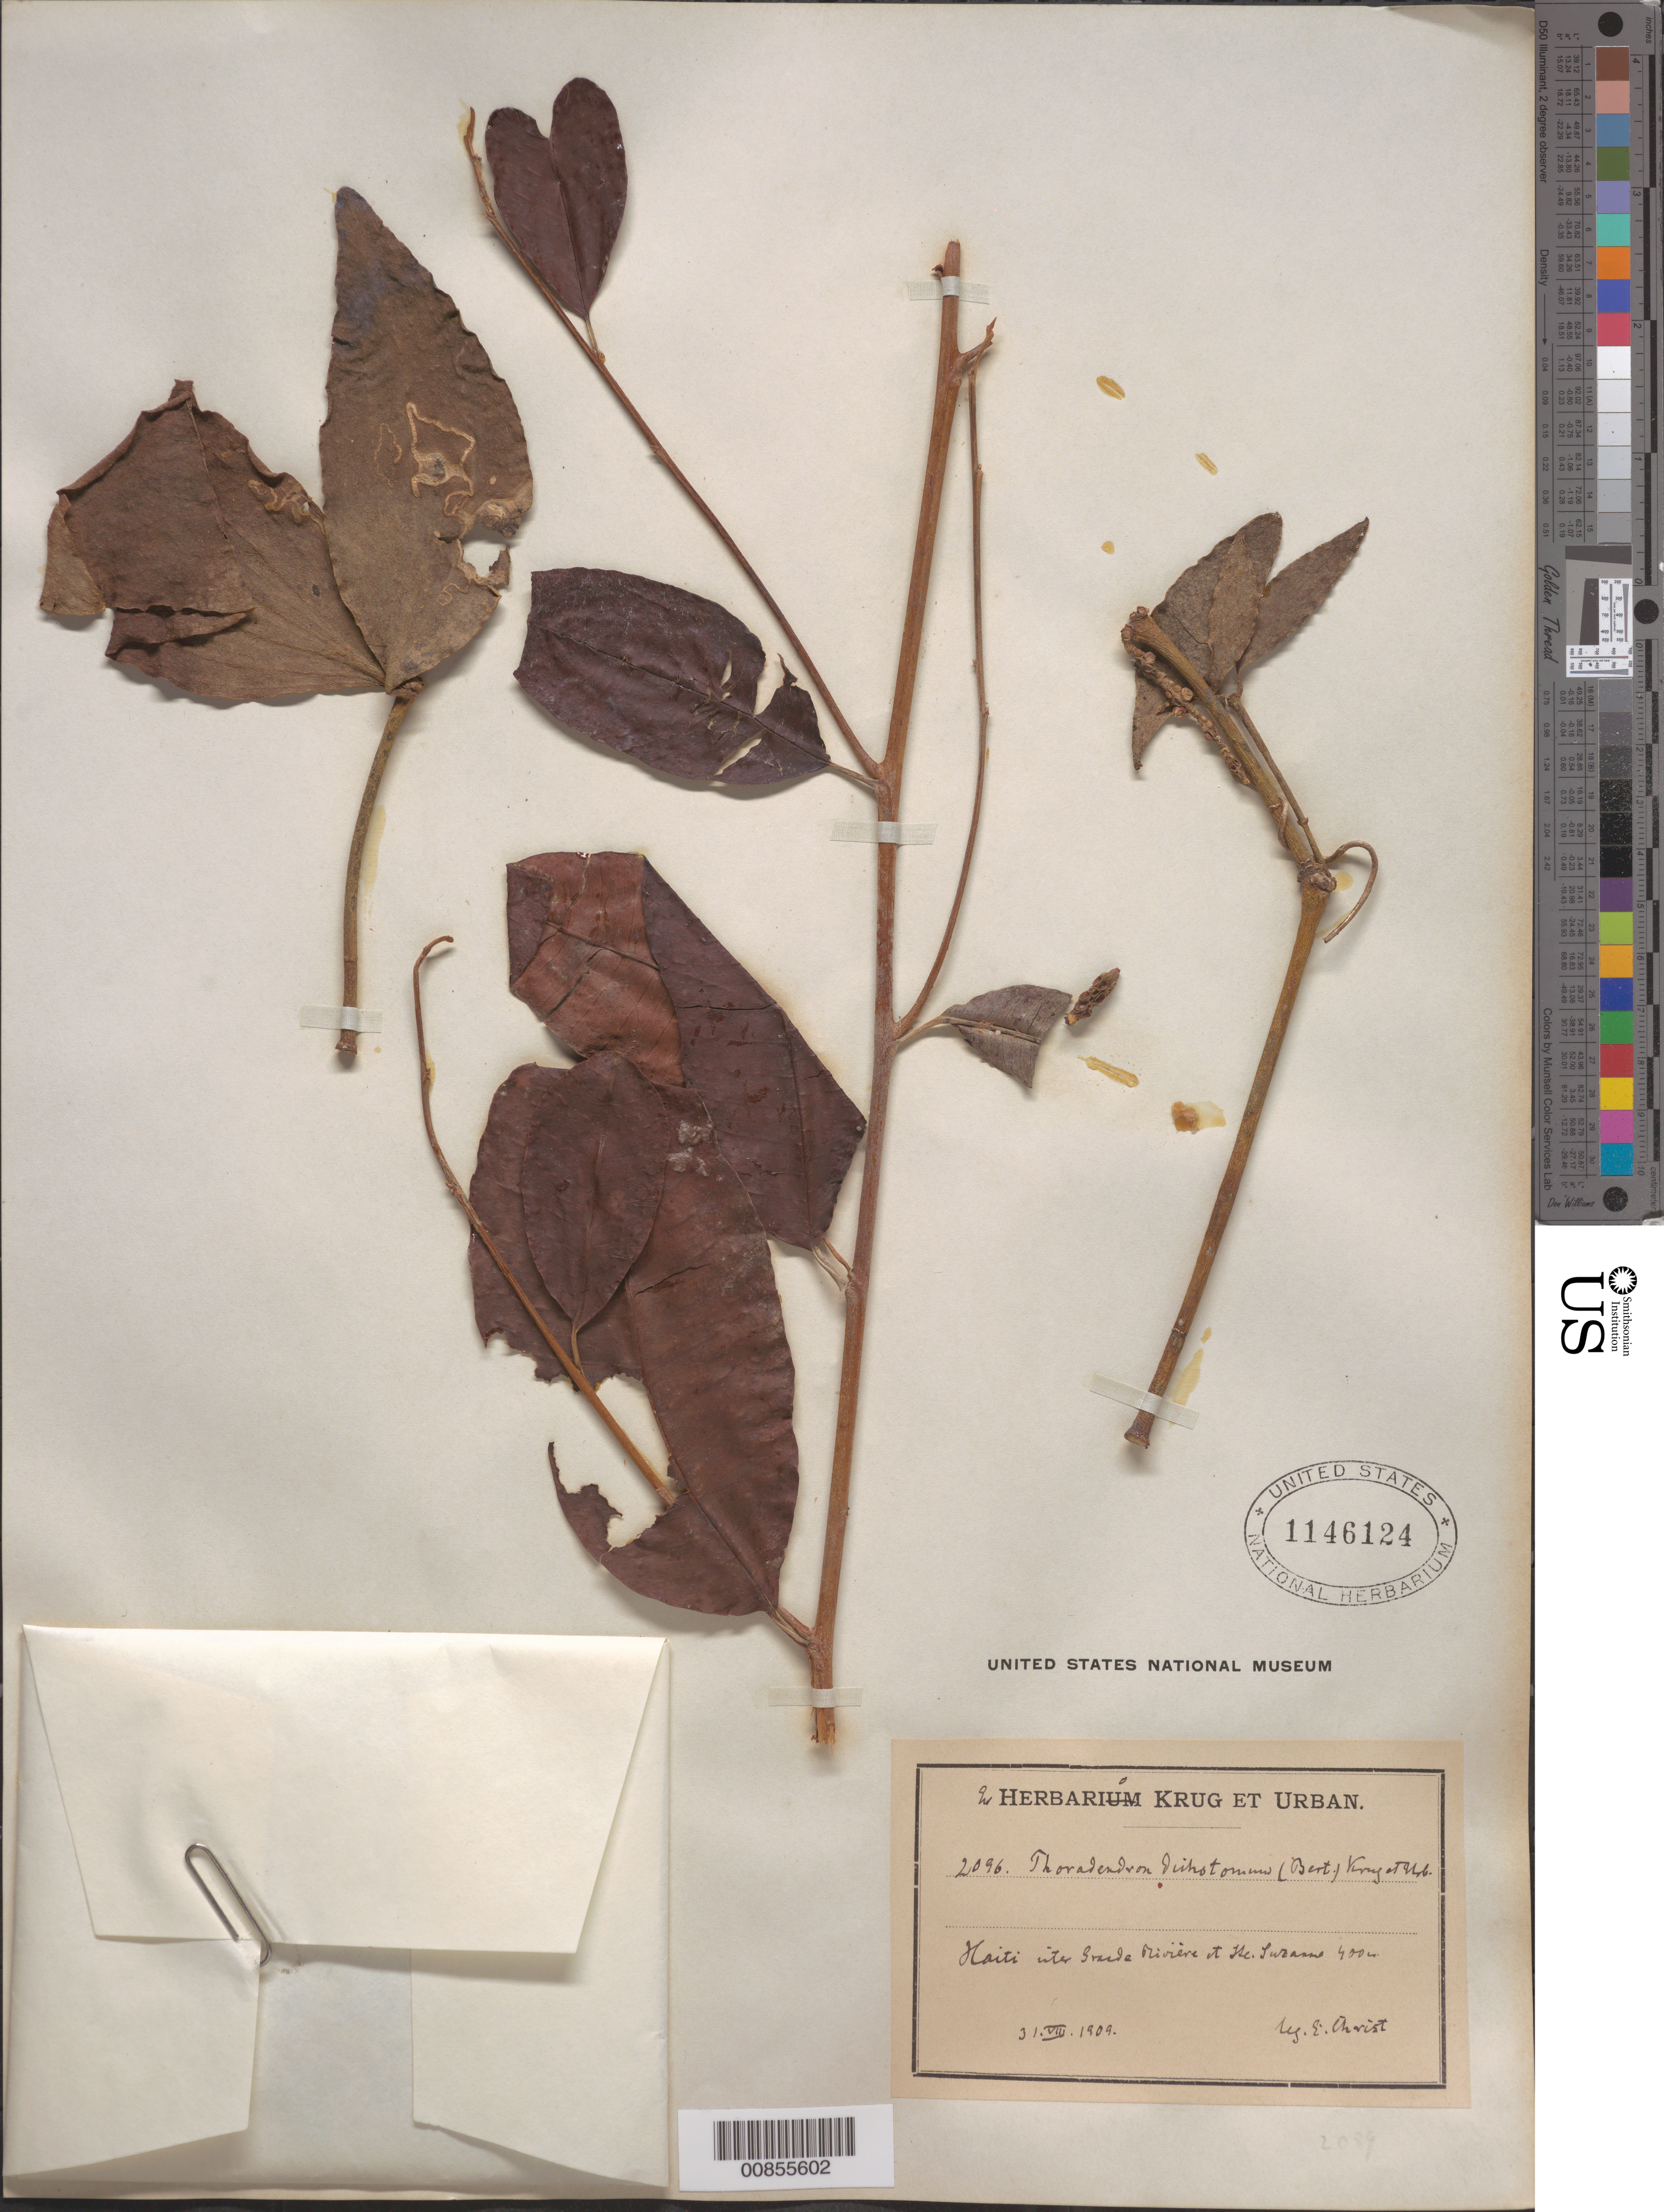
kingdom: Plantae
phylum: Tracheophyta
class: Magnoliopsida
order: Santalales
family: Viscaceae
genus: Phoradendron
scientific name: Phoradendron berteroanum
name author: (DC.) Nutt.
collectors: E. Christ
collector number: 2096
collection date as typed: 31 Aug 1909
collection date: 1909-08-31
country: Haiti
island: Hispaniola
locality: Inter Grande Riviére et (?) Luzanne.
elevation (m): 400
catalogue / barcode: US 1146124